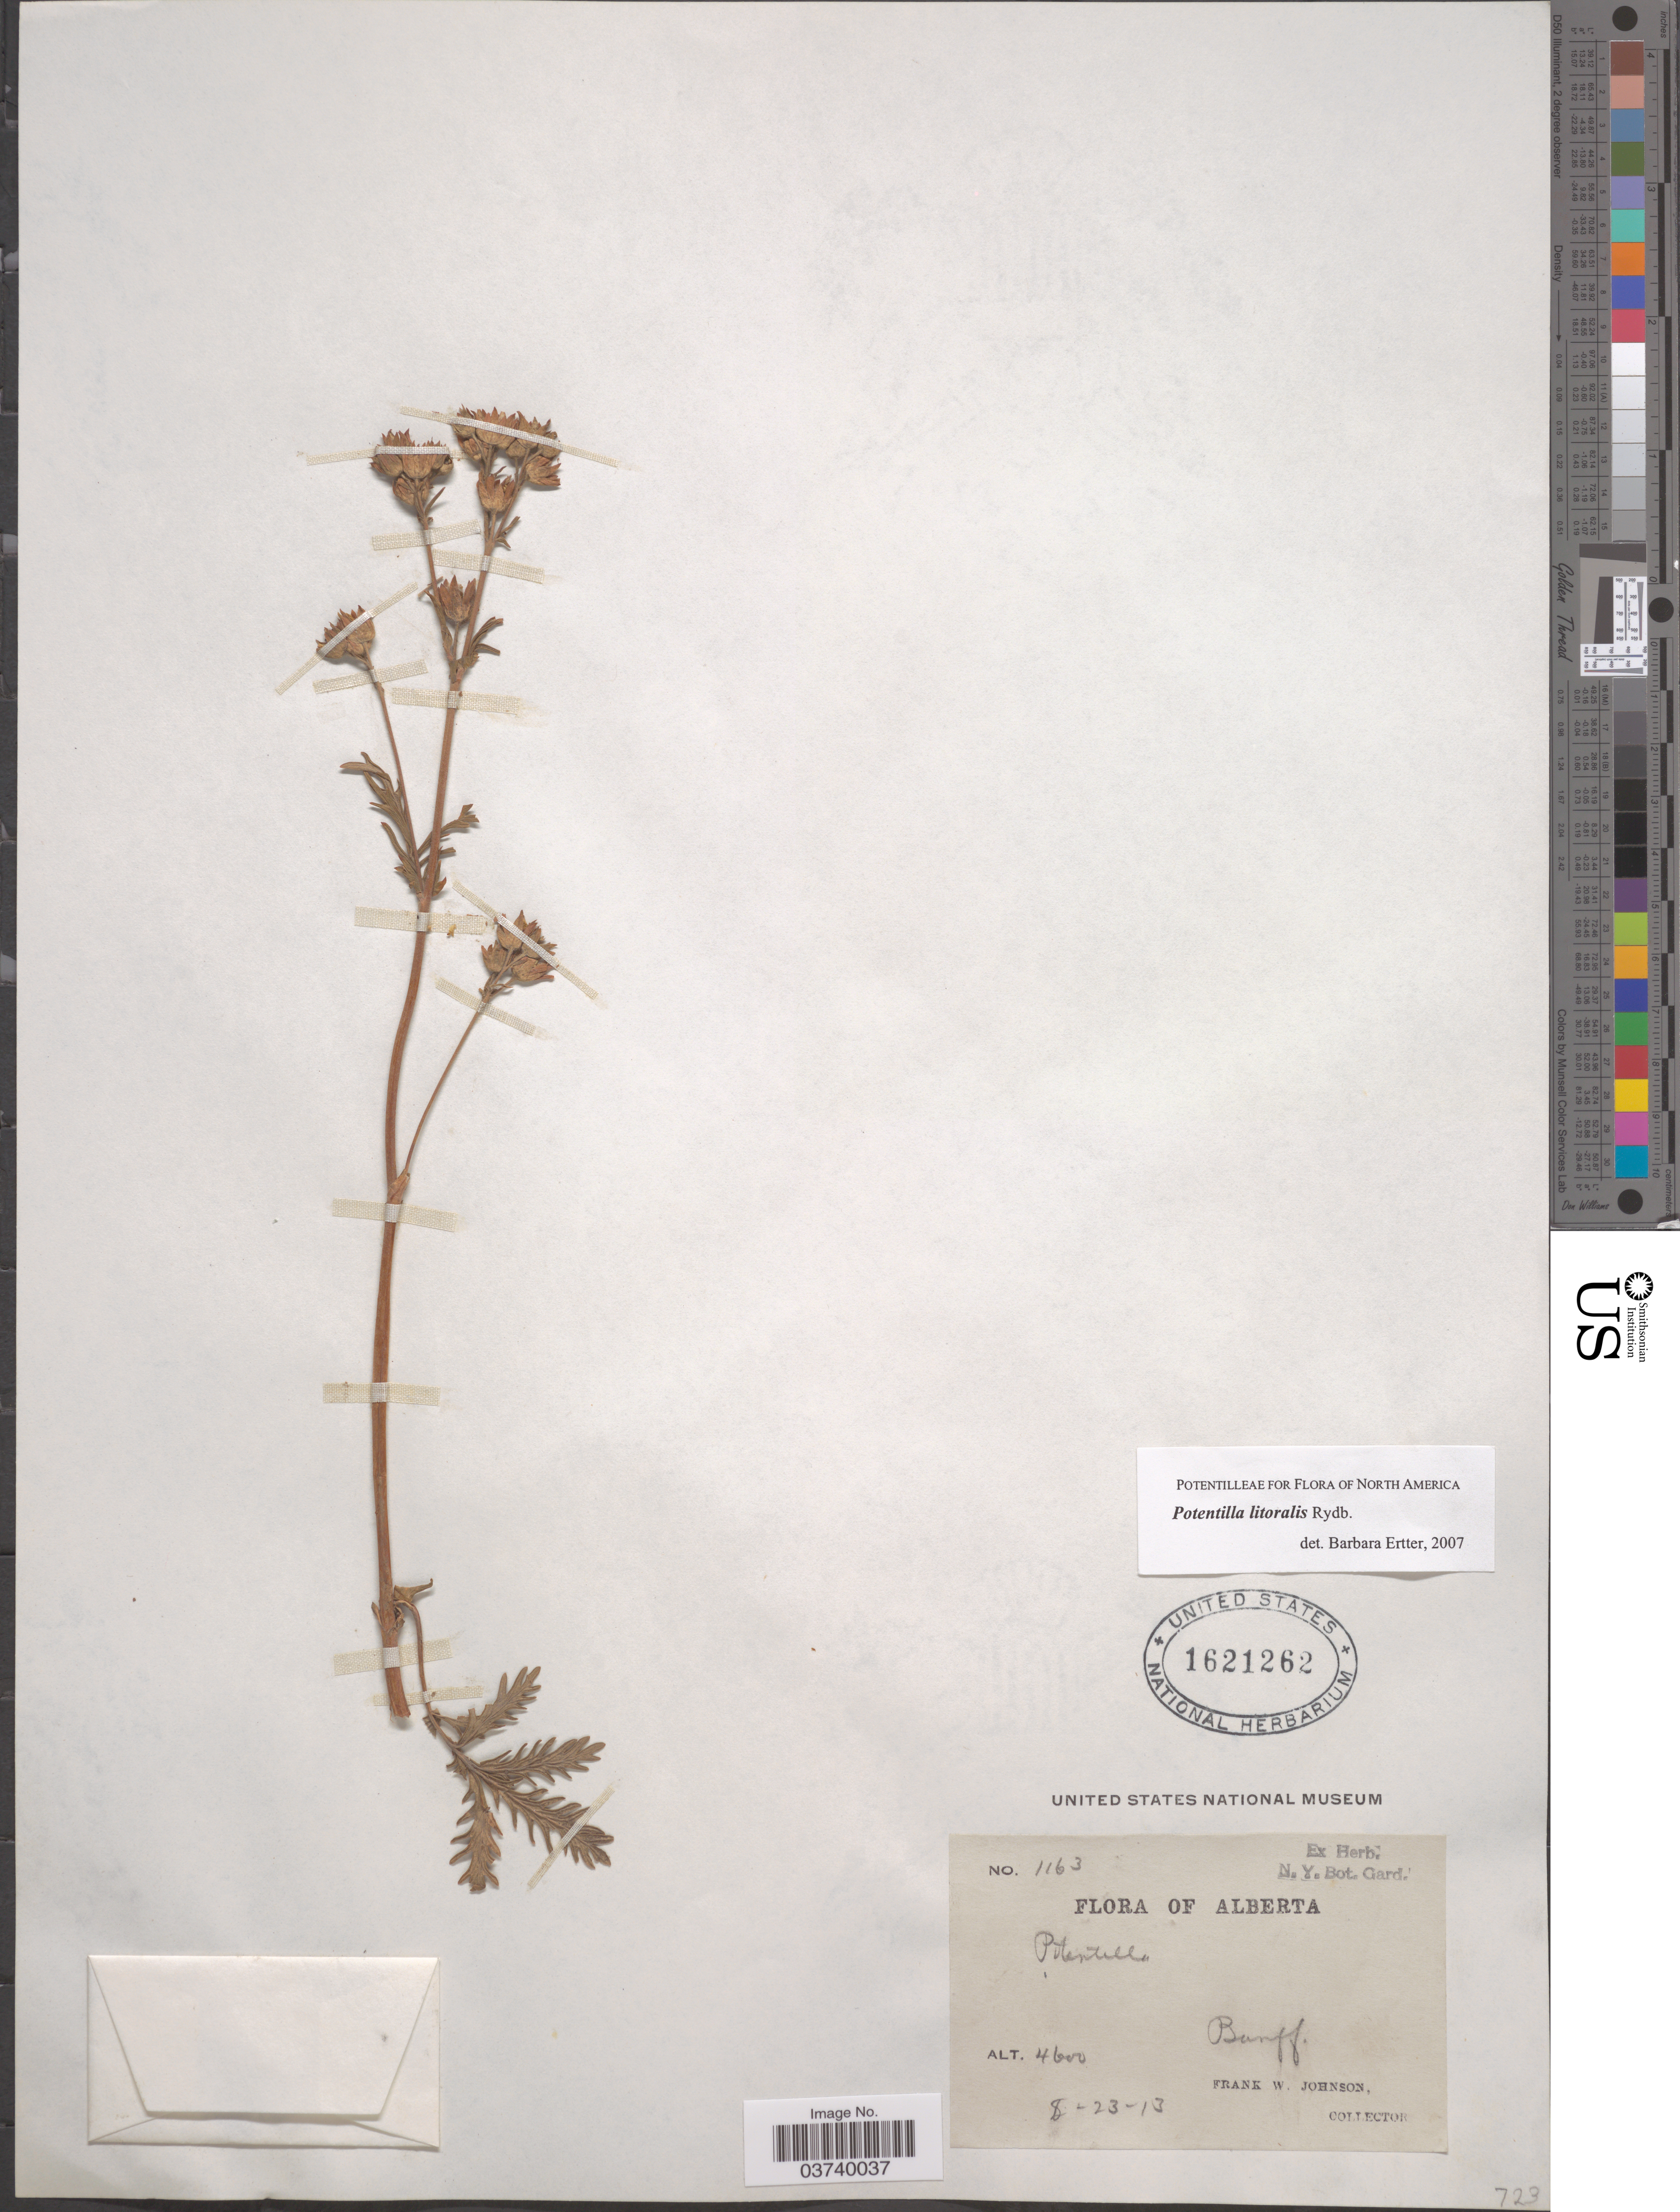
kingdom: Plantae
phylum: Tracheophyta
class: Magnoliopsida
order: Rosales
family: Rosaceae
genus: Potentilla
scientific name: Potentilla litoralis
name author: Rydb.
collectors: F. W. Johnson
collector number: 1163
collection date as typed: Transcribed d/m/y: 23/8/13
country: Canada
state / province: Alberta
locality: Banff.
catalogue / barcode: US 1621262